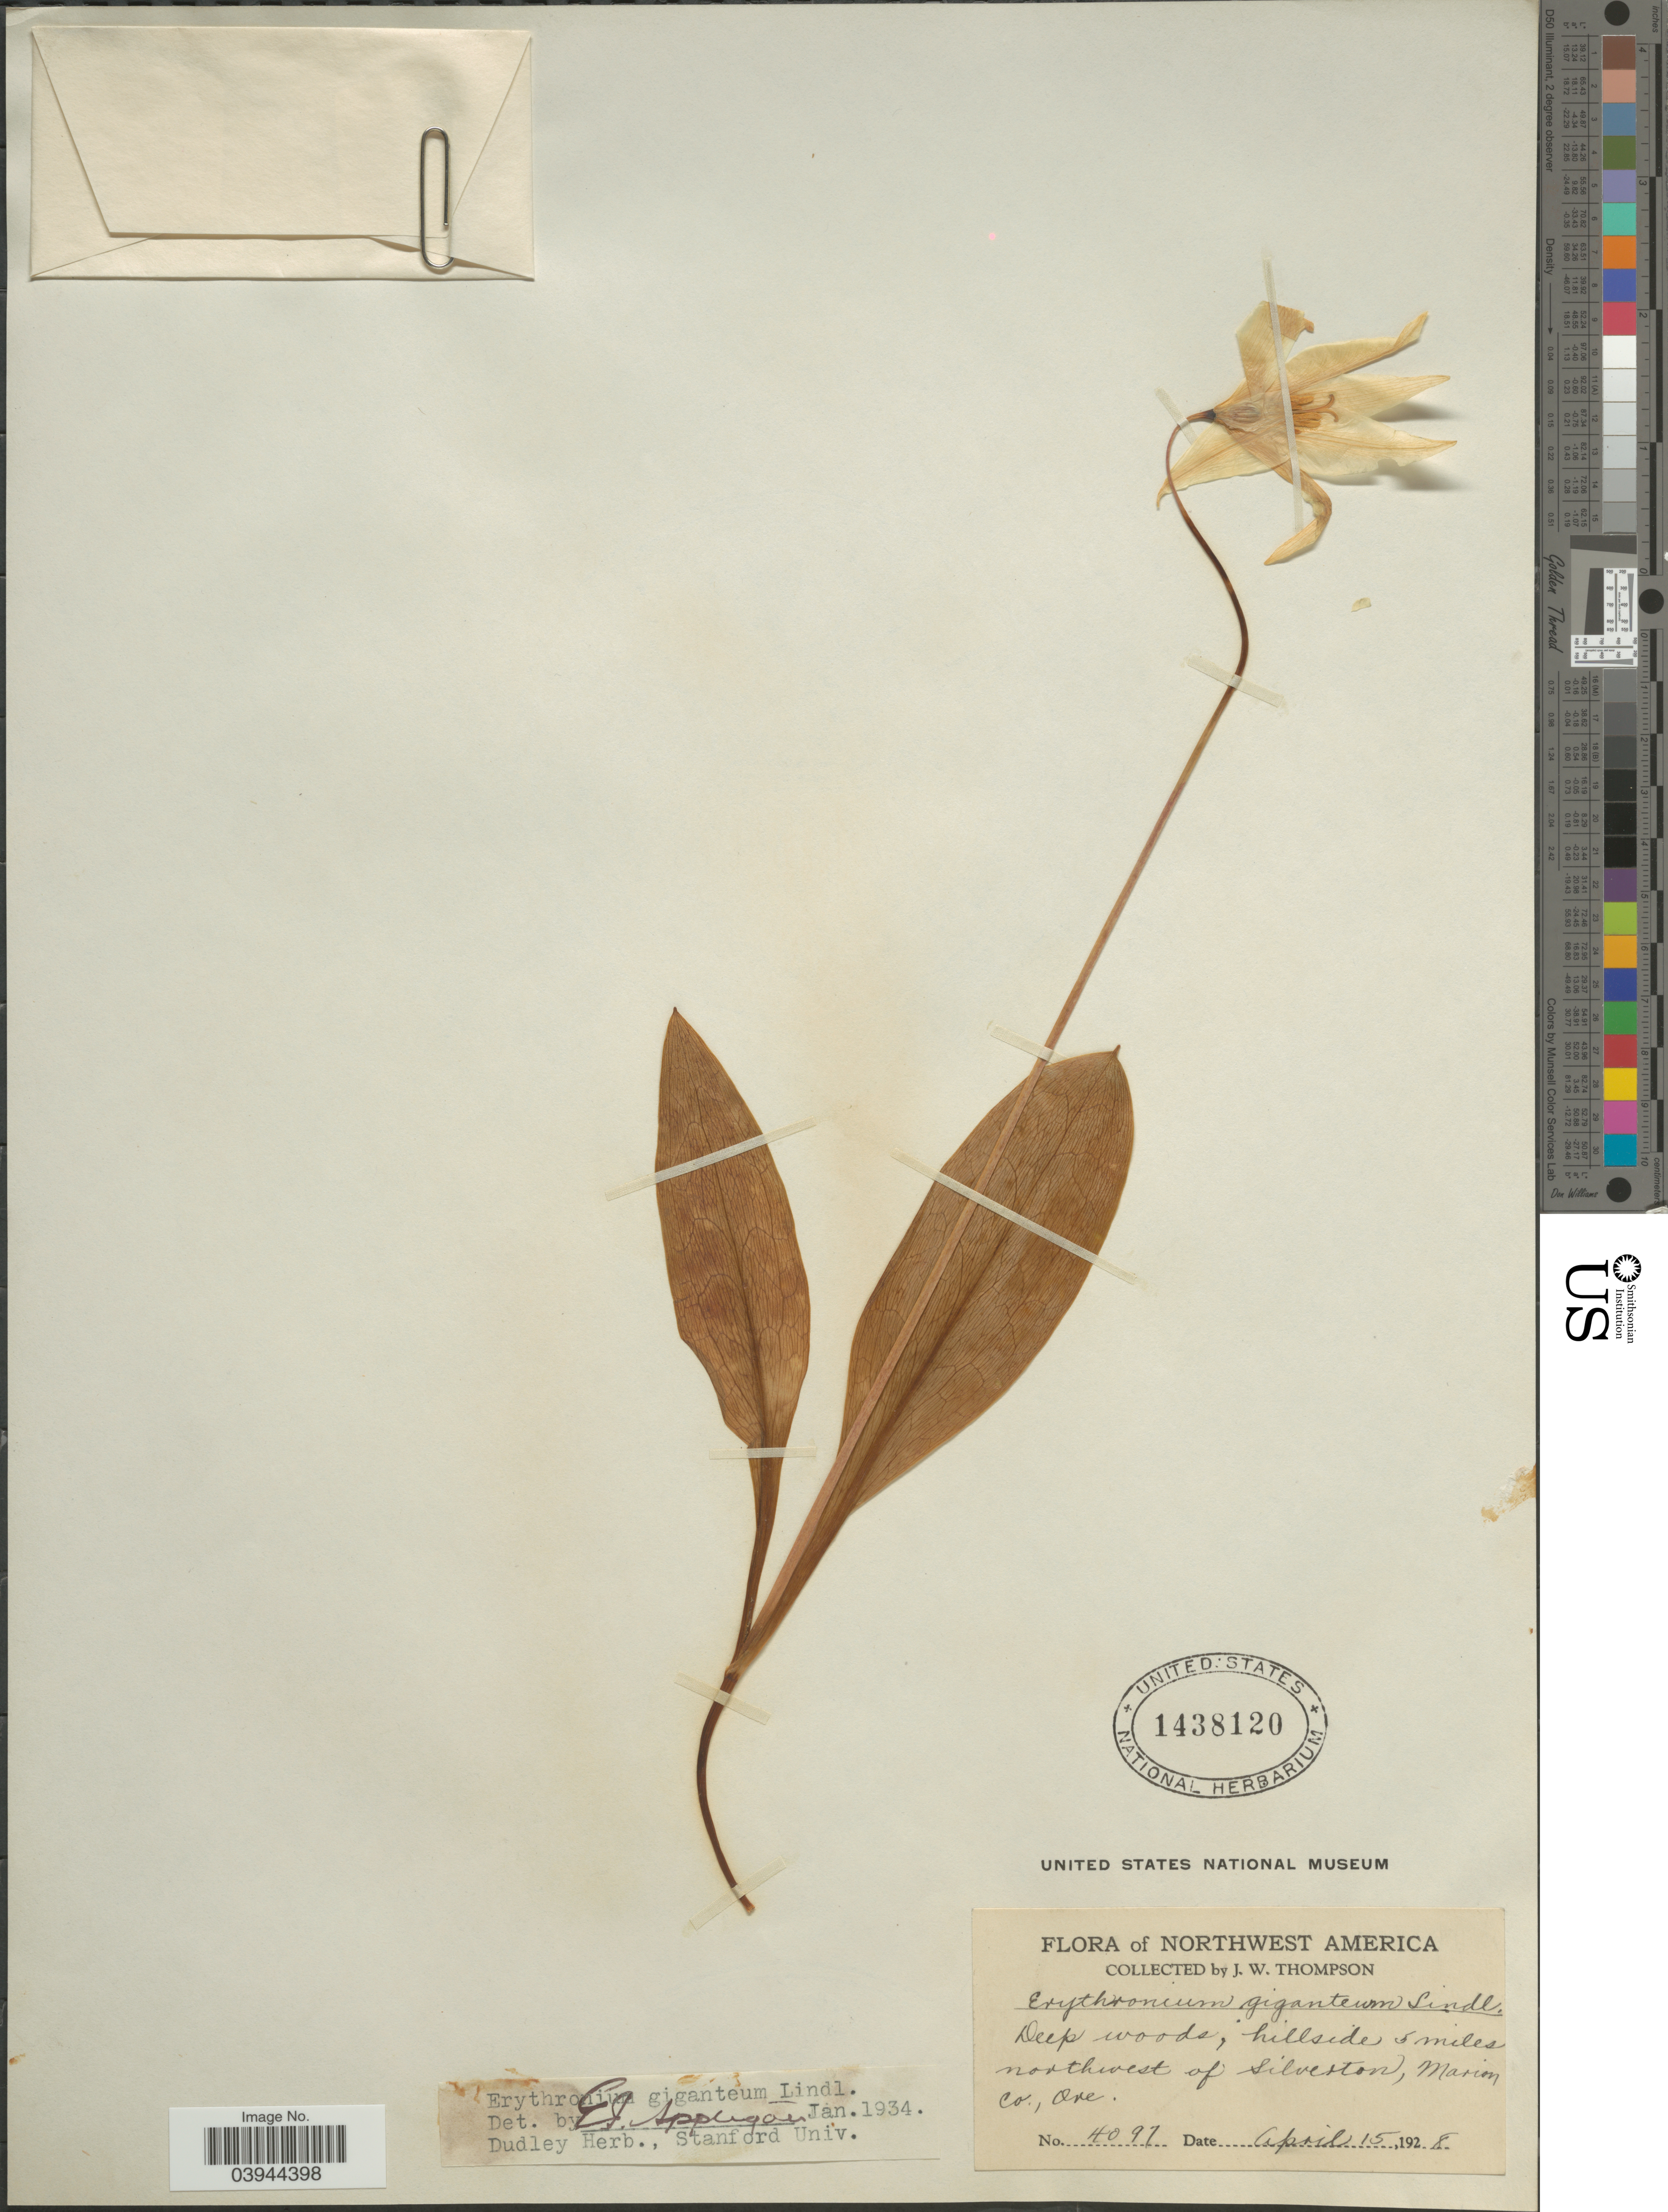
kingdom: Plantae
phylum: Tracheophyta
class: Liliopsida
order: Liliales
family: Liliaceae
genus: Erythronium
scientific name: Erythronium giganteum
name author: Lindl.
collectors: J. Thompson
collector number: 4097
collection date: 1928-04-15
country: United States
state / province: Oregon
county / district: Marion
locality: Northwest America. Deep woods; hillside 5 miles northwest of Silverton, Marion Co.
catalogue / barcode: US 1438120